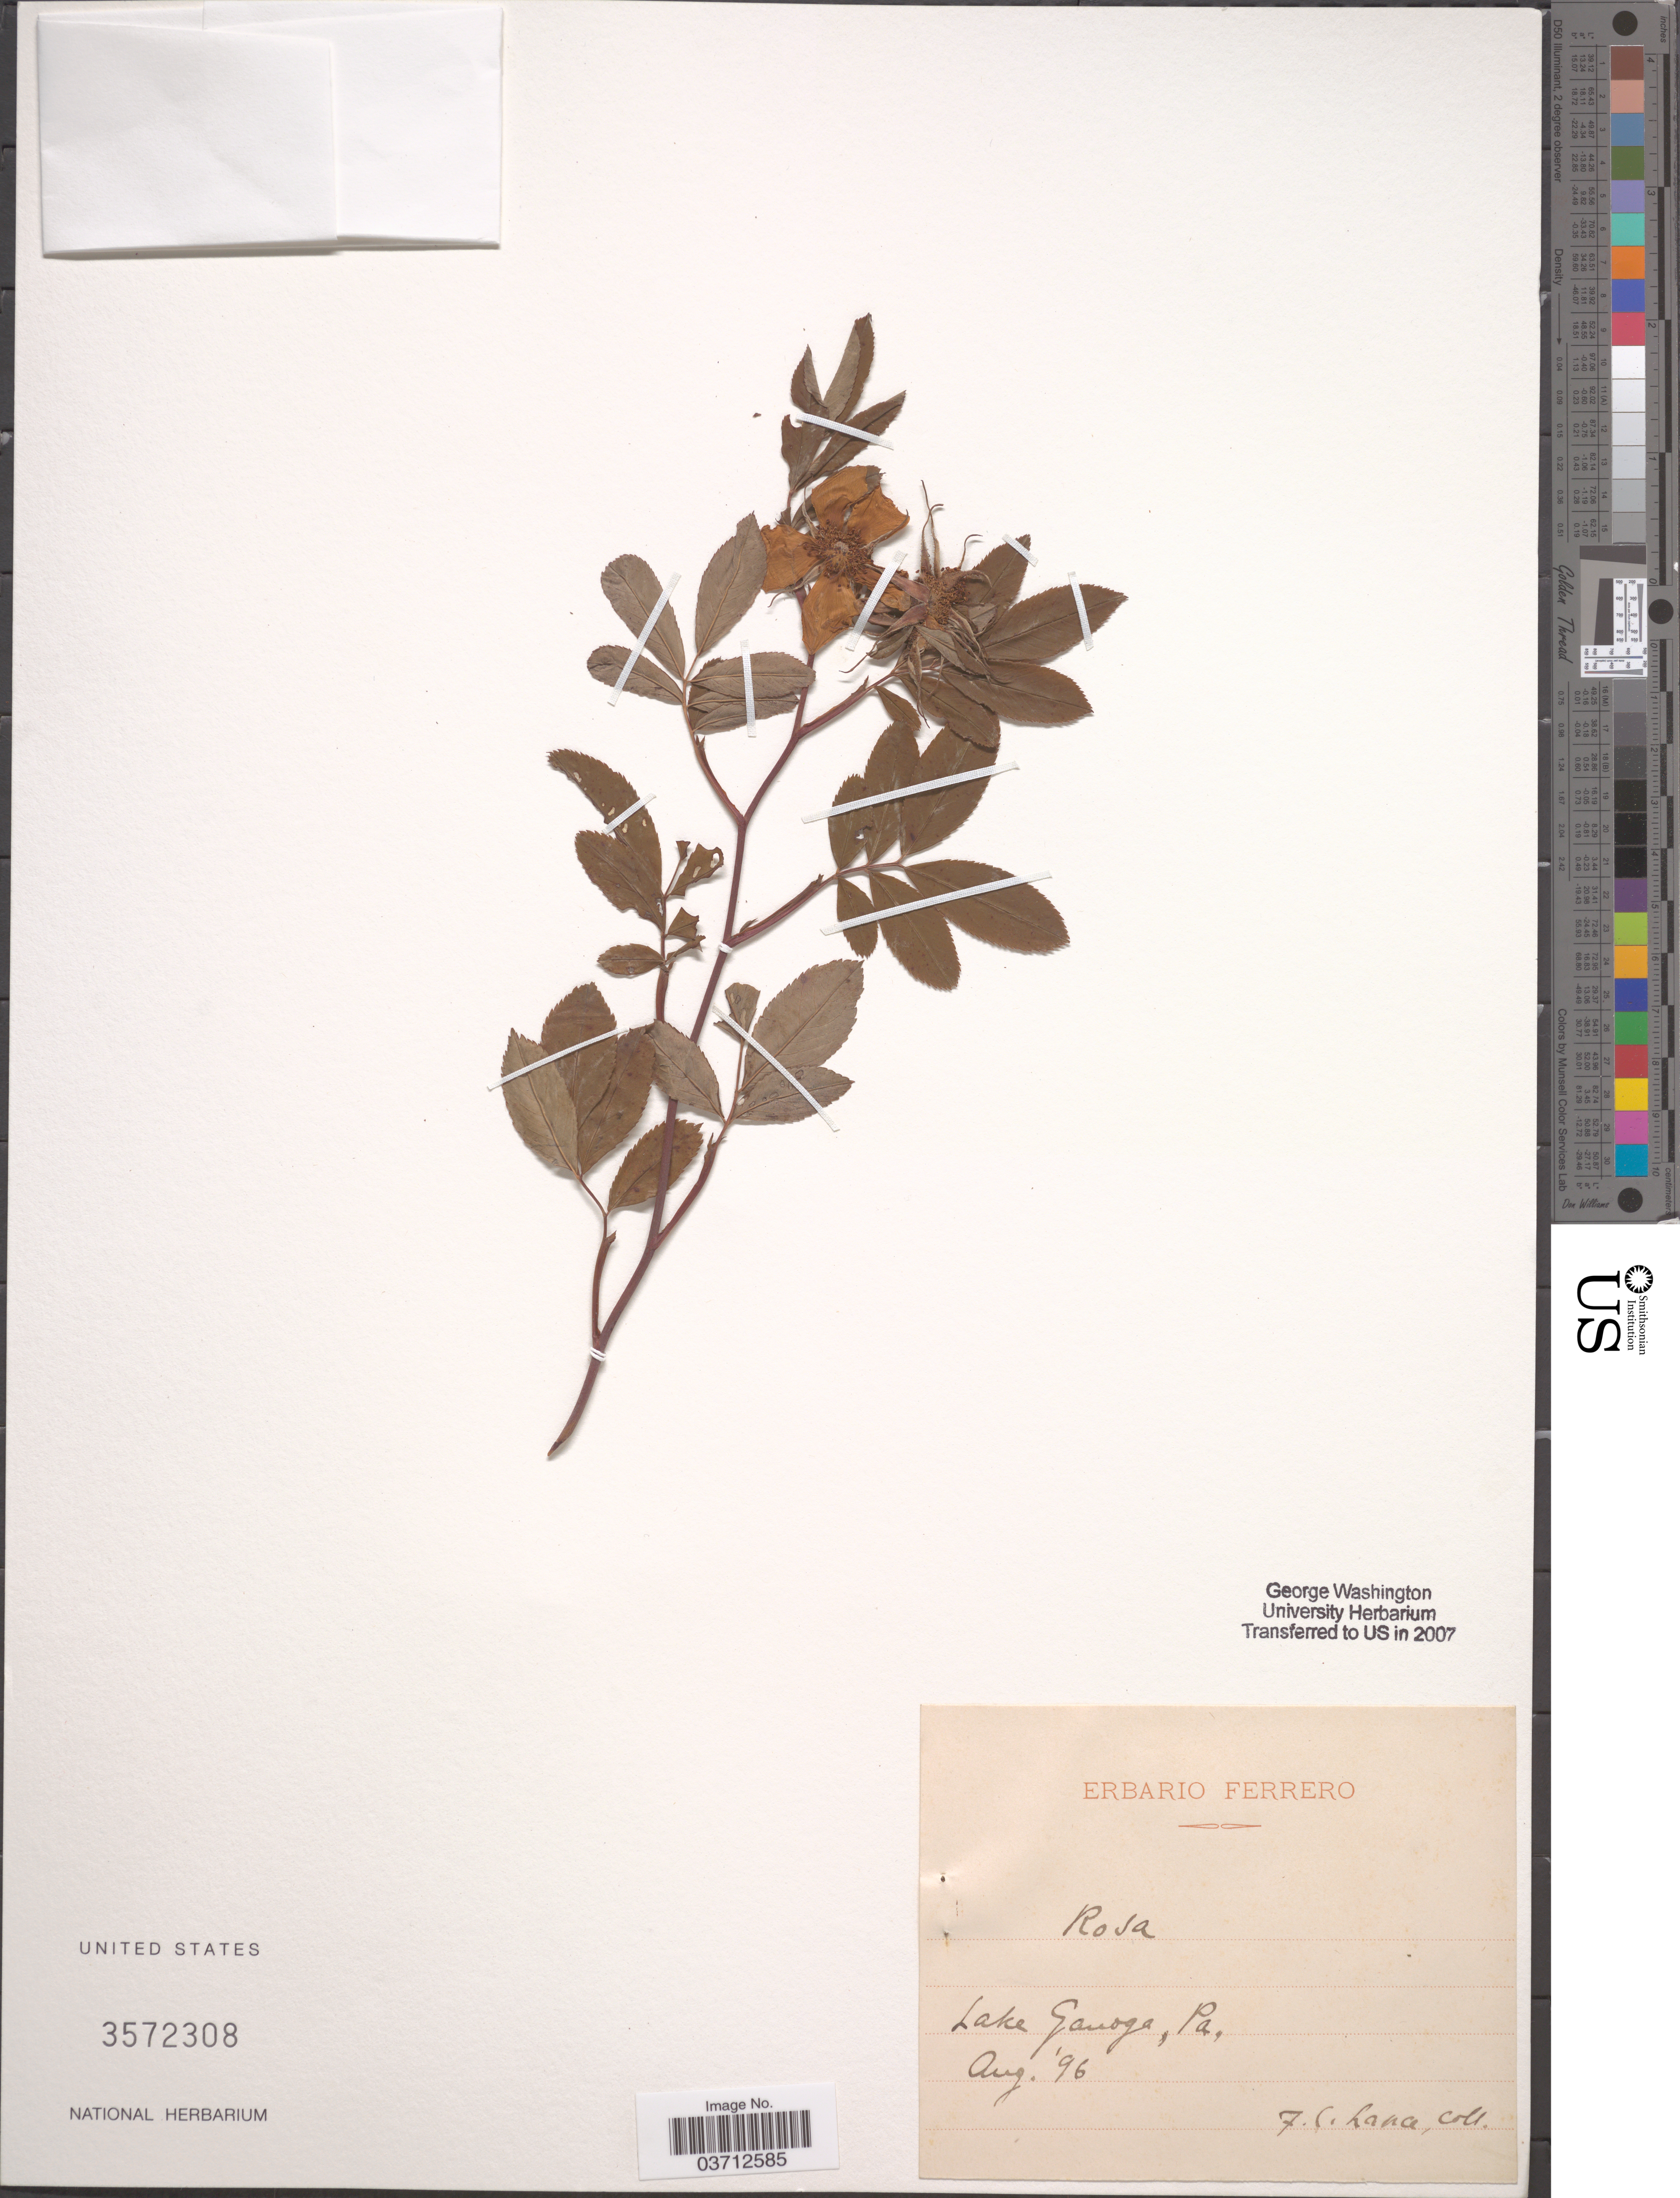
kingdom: Plantae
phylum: Tracheophyta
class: Magnoliopsida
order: Rosales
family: Rosaceae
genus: Rosa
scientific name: Rosa sp.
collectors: F. Lance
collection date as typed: Transcribed d/m/y: /8/96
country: United States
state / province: Pennsylvania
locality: Lake Ganoga.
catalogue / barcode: US 3572308